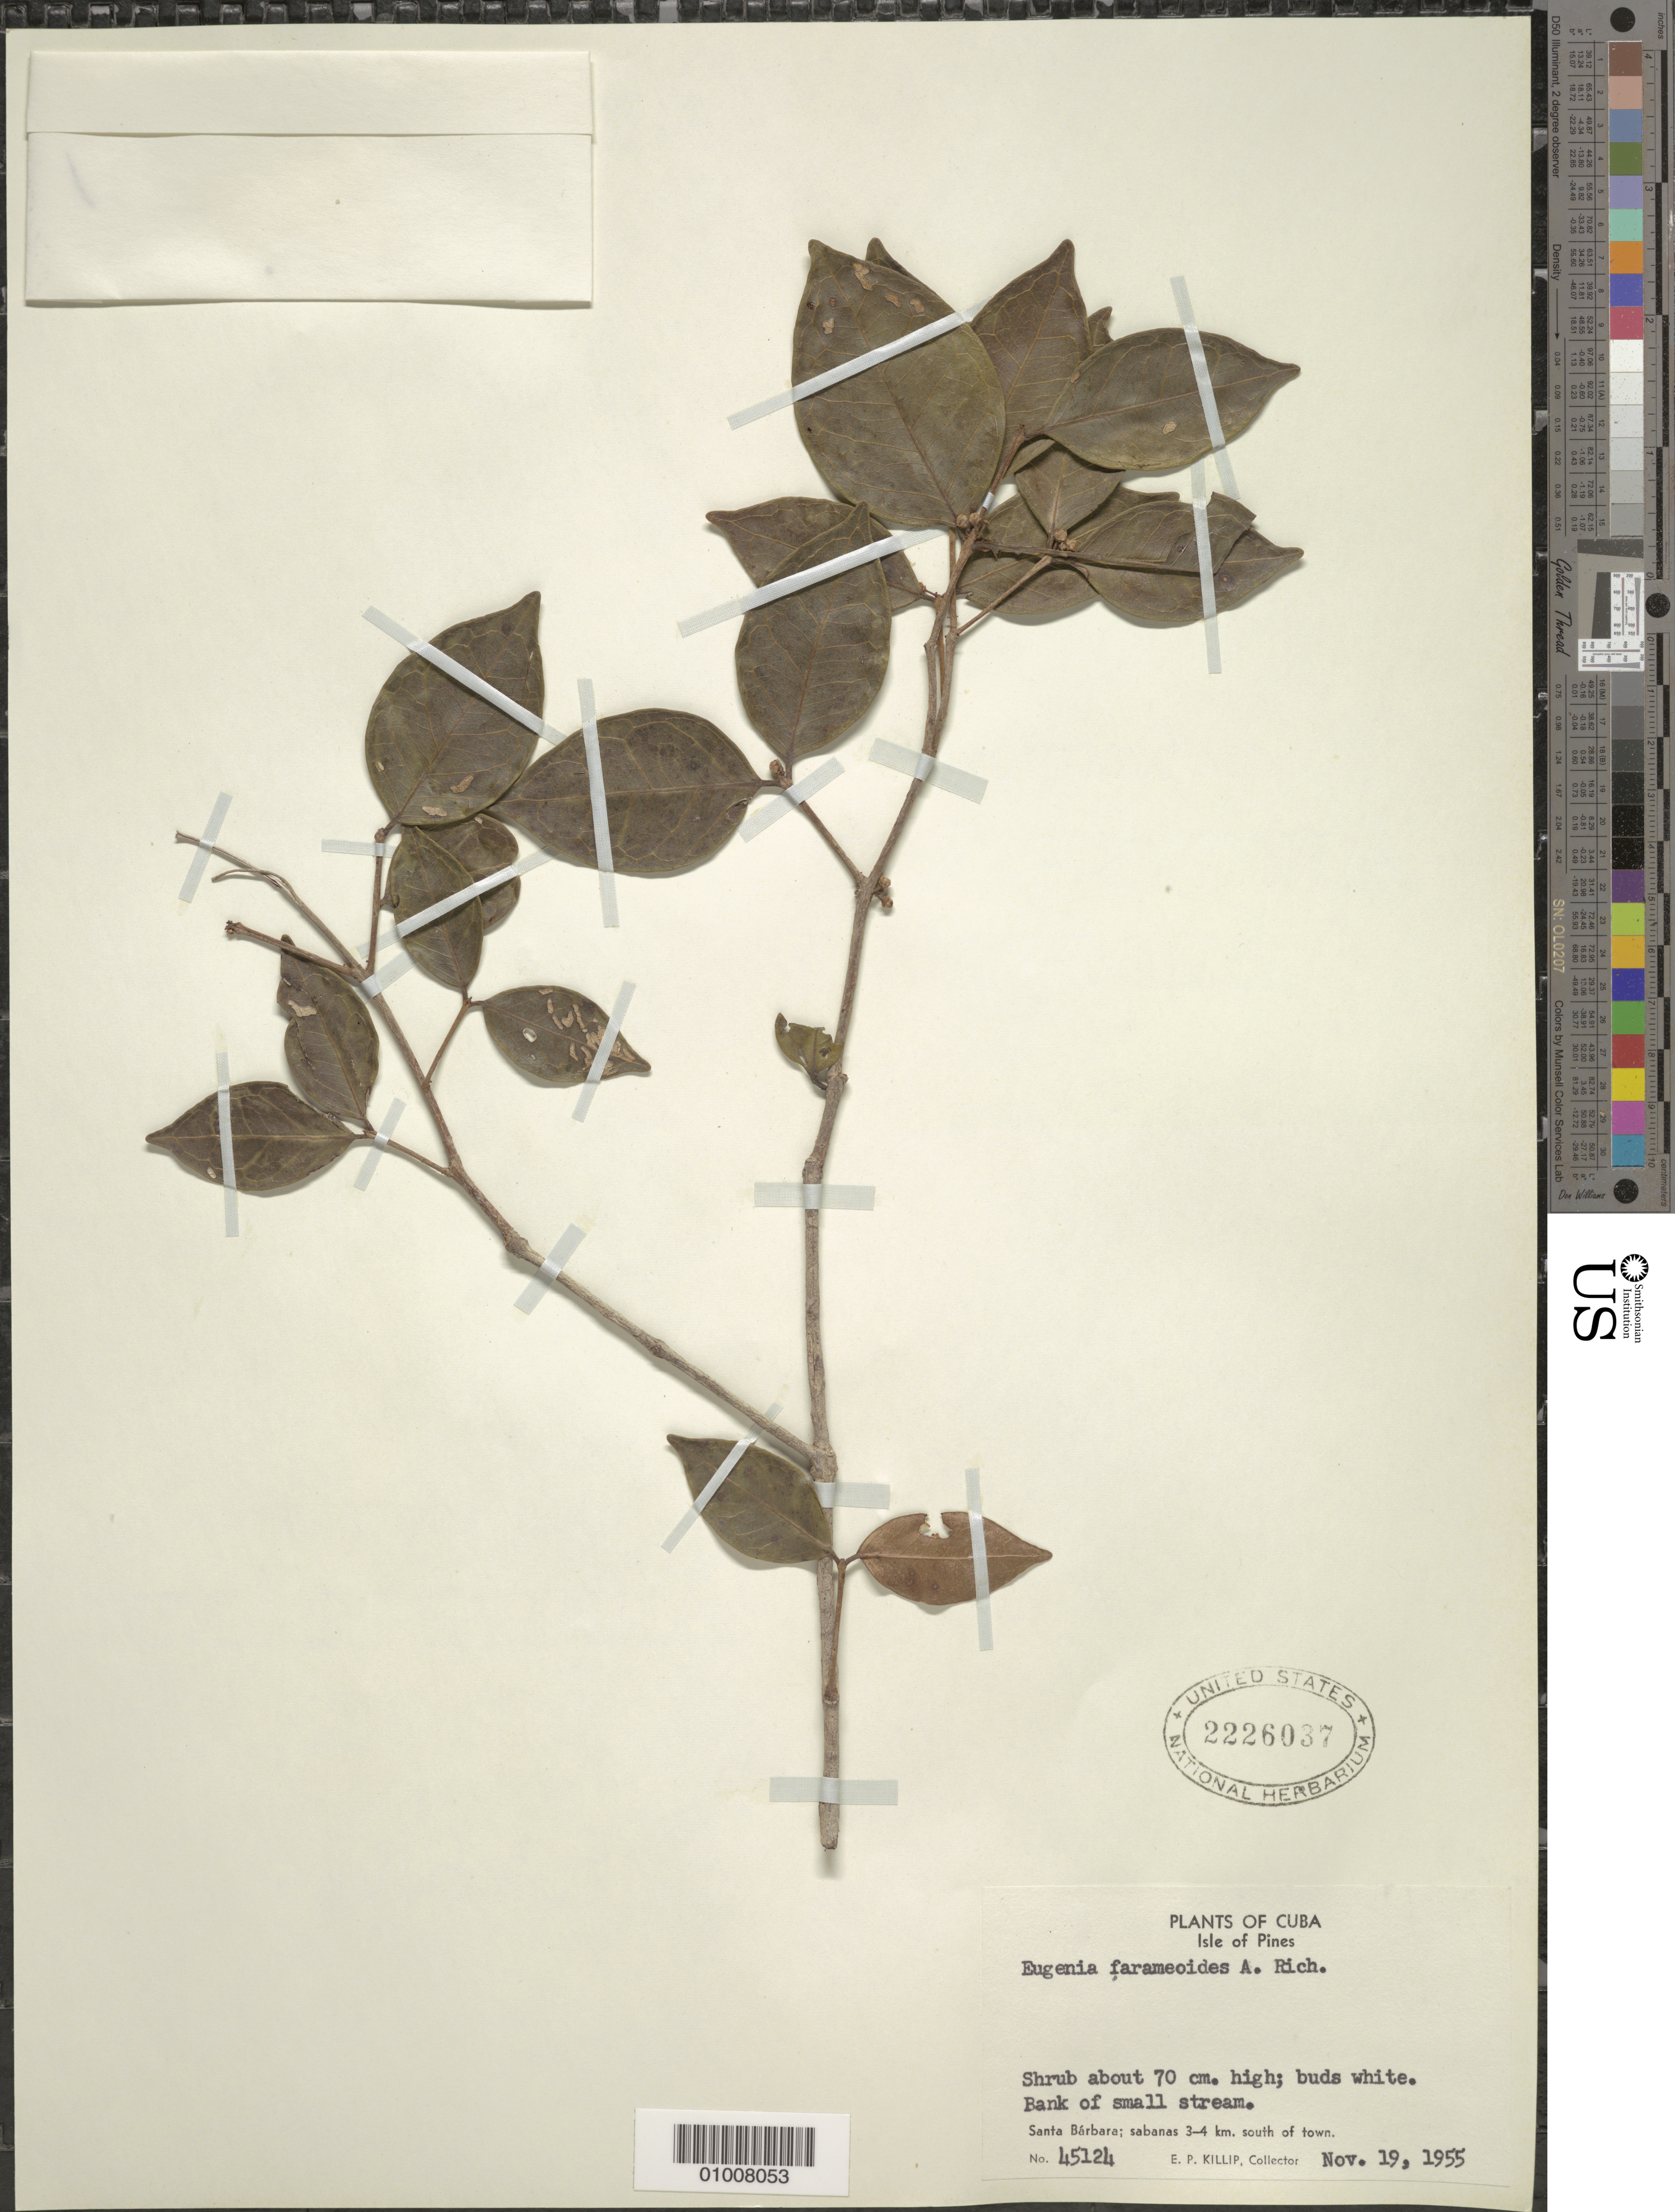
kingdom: Plantae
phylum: Tracheophyta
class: Magnoliopsida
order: Myrtales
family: Myrtaceae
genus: Eugenia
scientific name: Eugenia farameoides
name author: A. Rich.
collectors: E. P. Killip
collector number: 45124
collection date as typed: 19 Nov 1955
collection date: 1955-11-19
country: Cuba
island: Isla de la Juventud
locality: Isle of Pines, Santa Barbara; sabanas 3-4 km south of town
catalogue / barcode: US 2226037